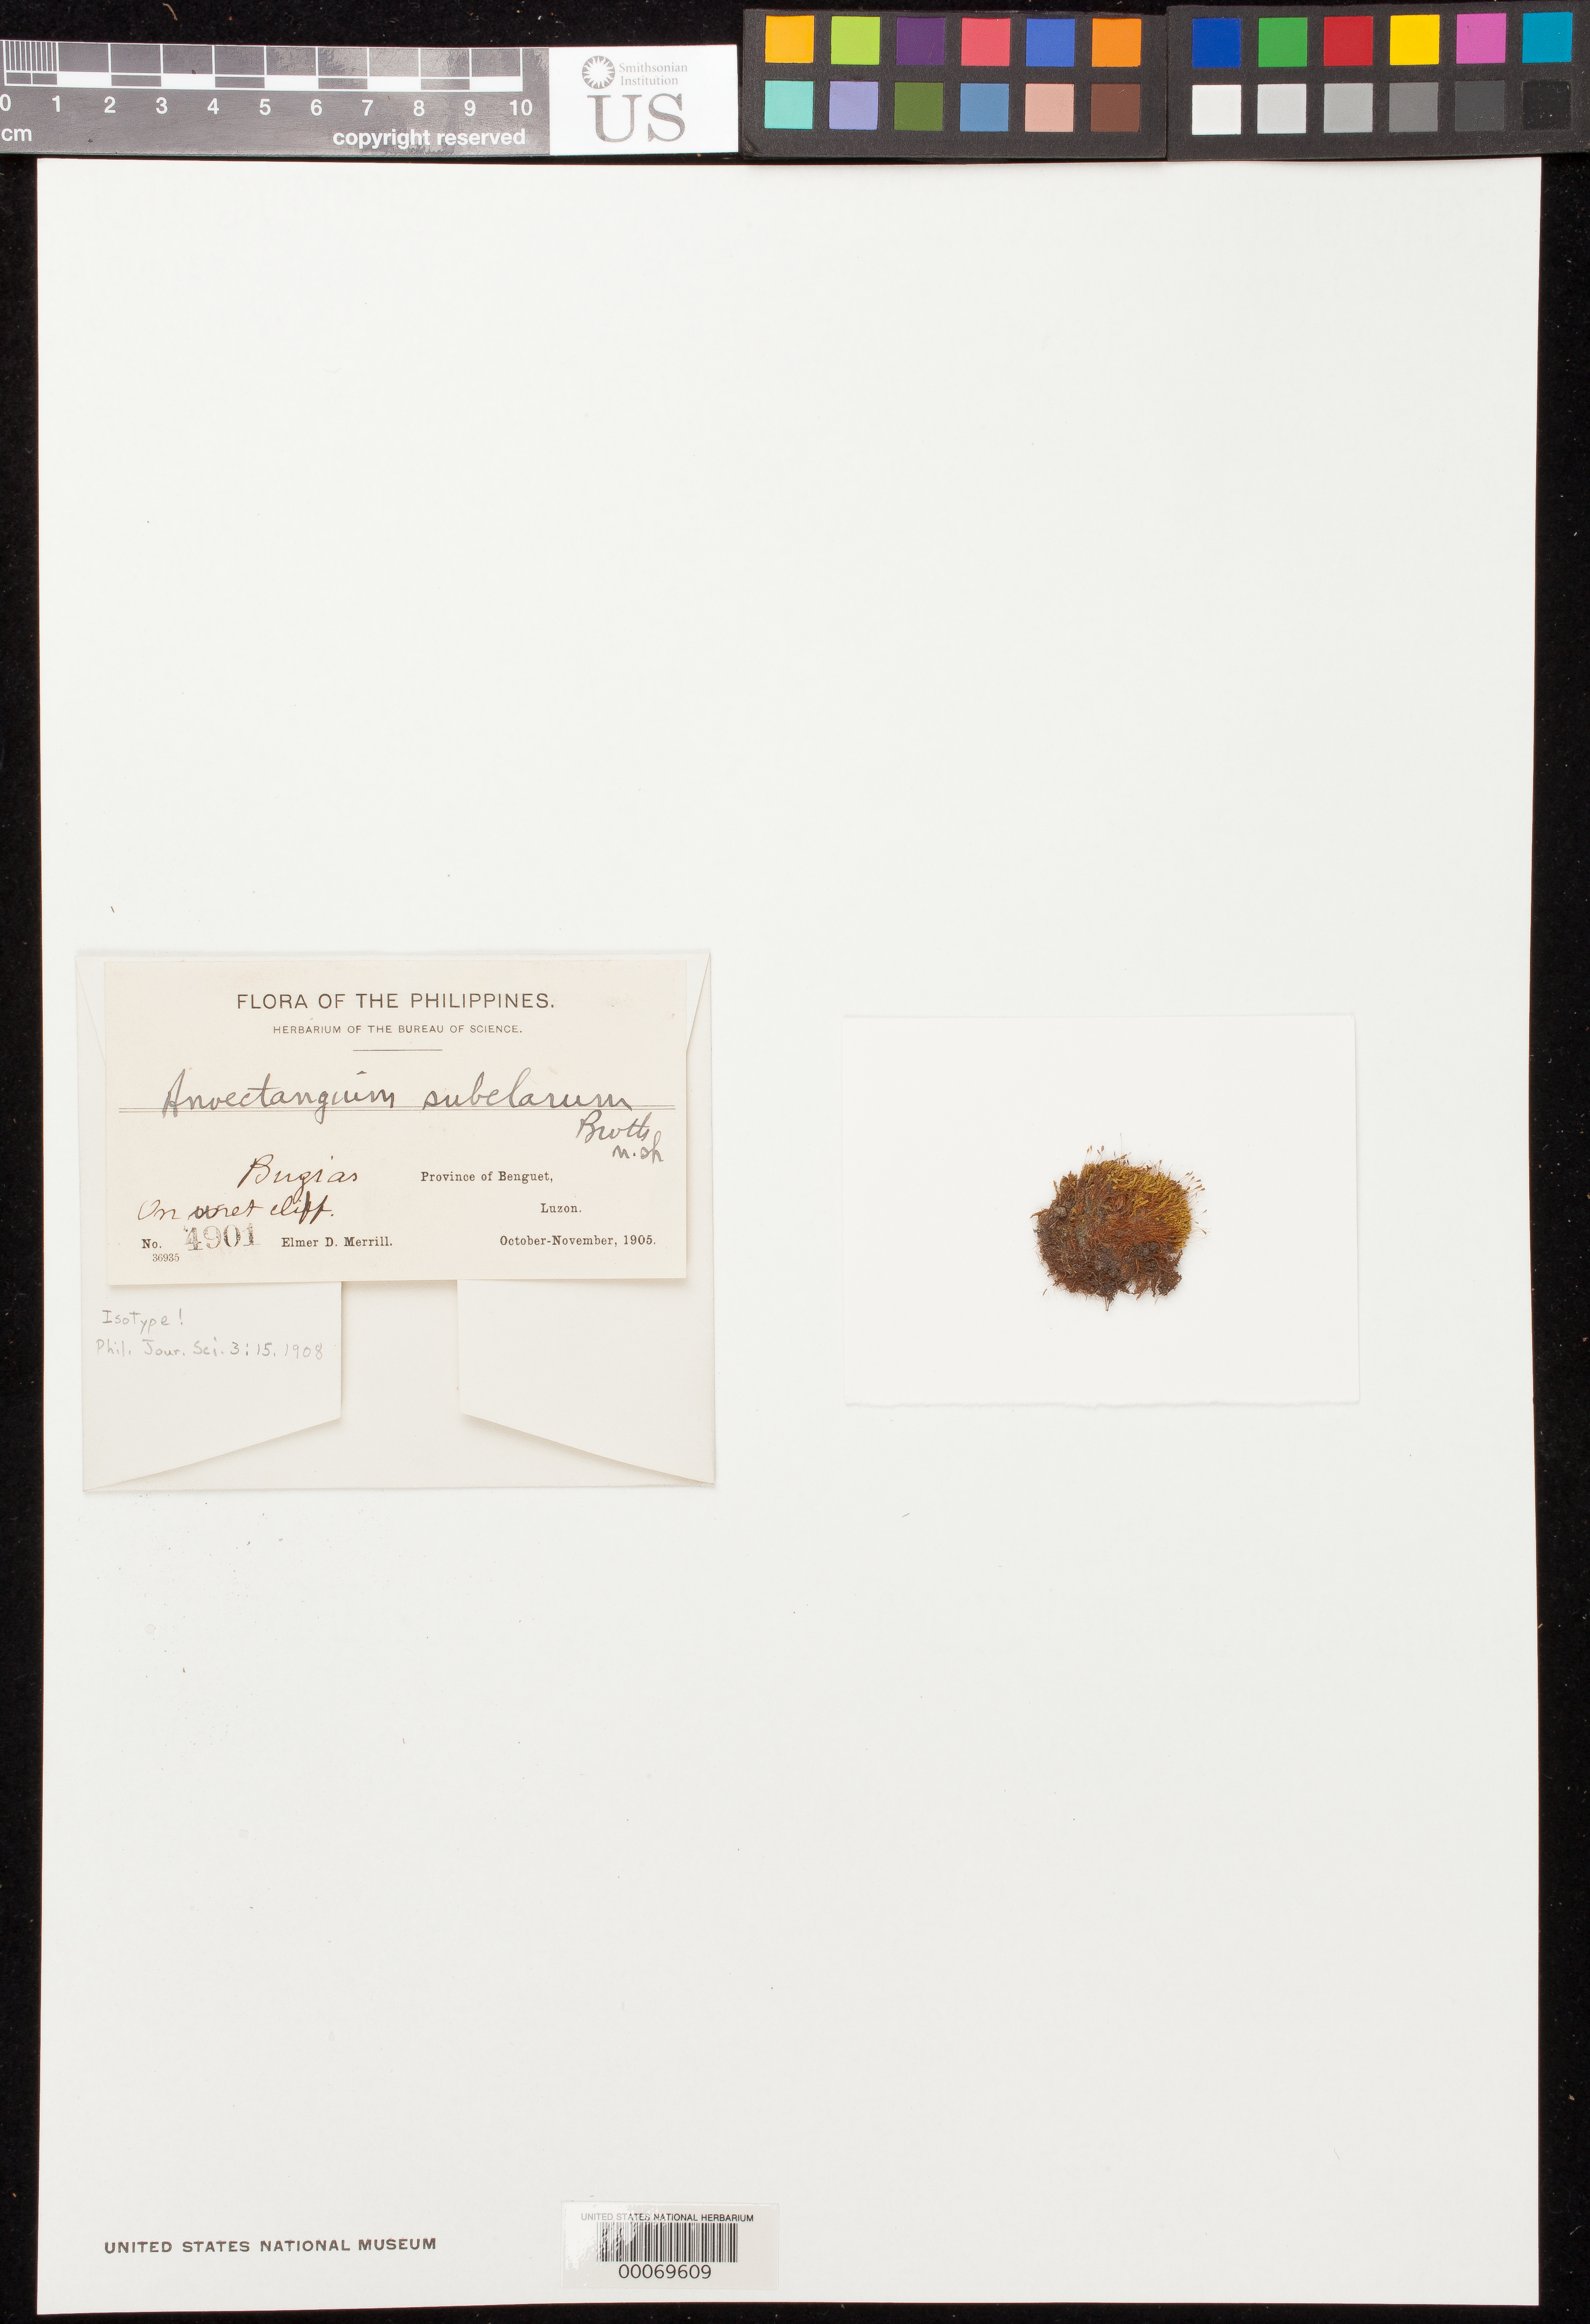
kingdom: Plantae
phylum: Bryophyta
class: Bryopsida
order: Pottiales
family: Pottiaceae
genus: Anoectangium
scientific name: Anoectangium subclarum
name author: Broth.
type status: Isotype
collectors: E. D. Merrill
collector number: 4901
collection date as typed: Oct 1905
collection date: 1905-10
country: Philippines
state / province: Cordillera (Administrative Region)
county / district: Benguet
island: Luzon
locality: Bugios.